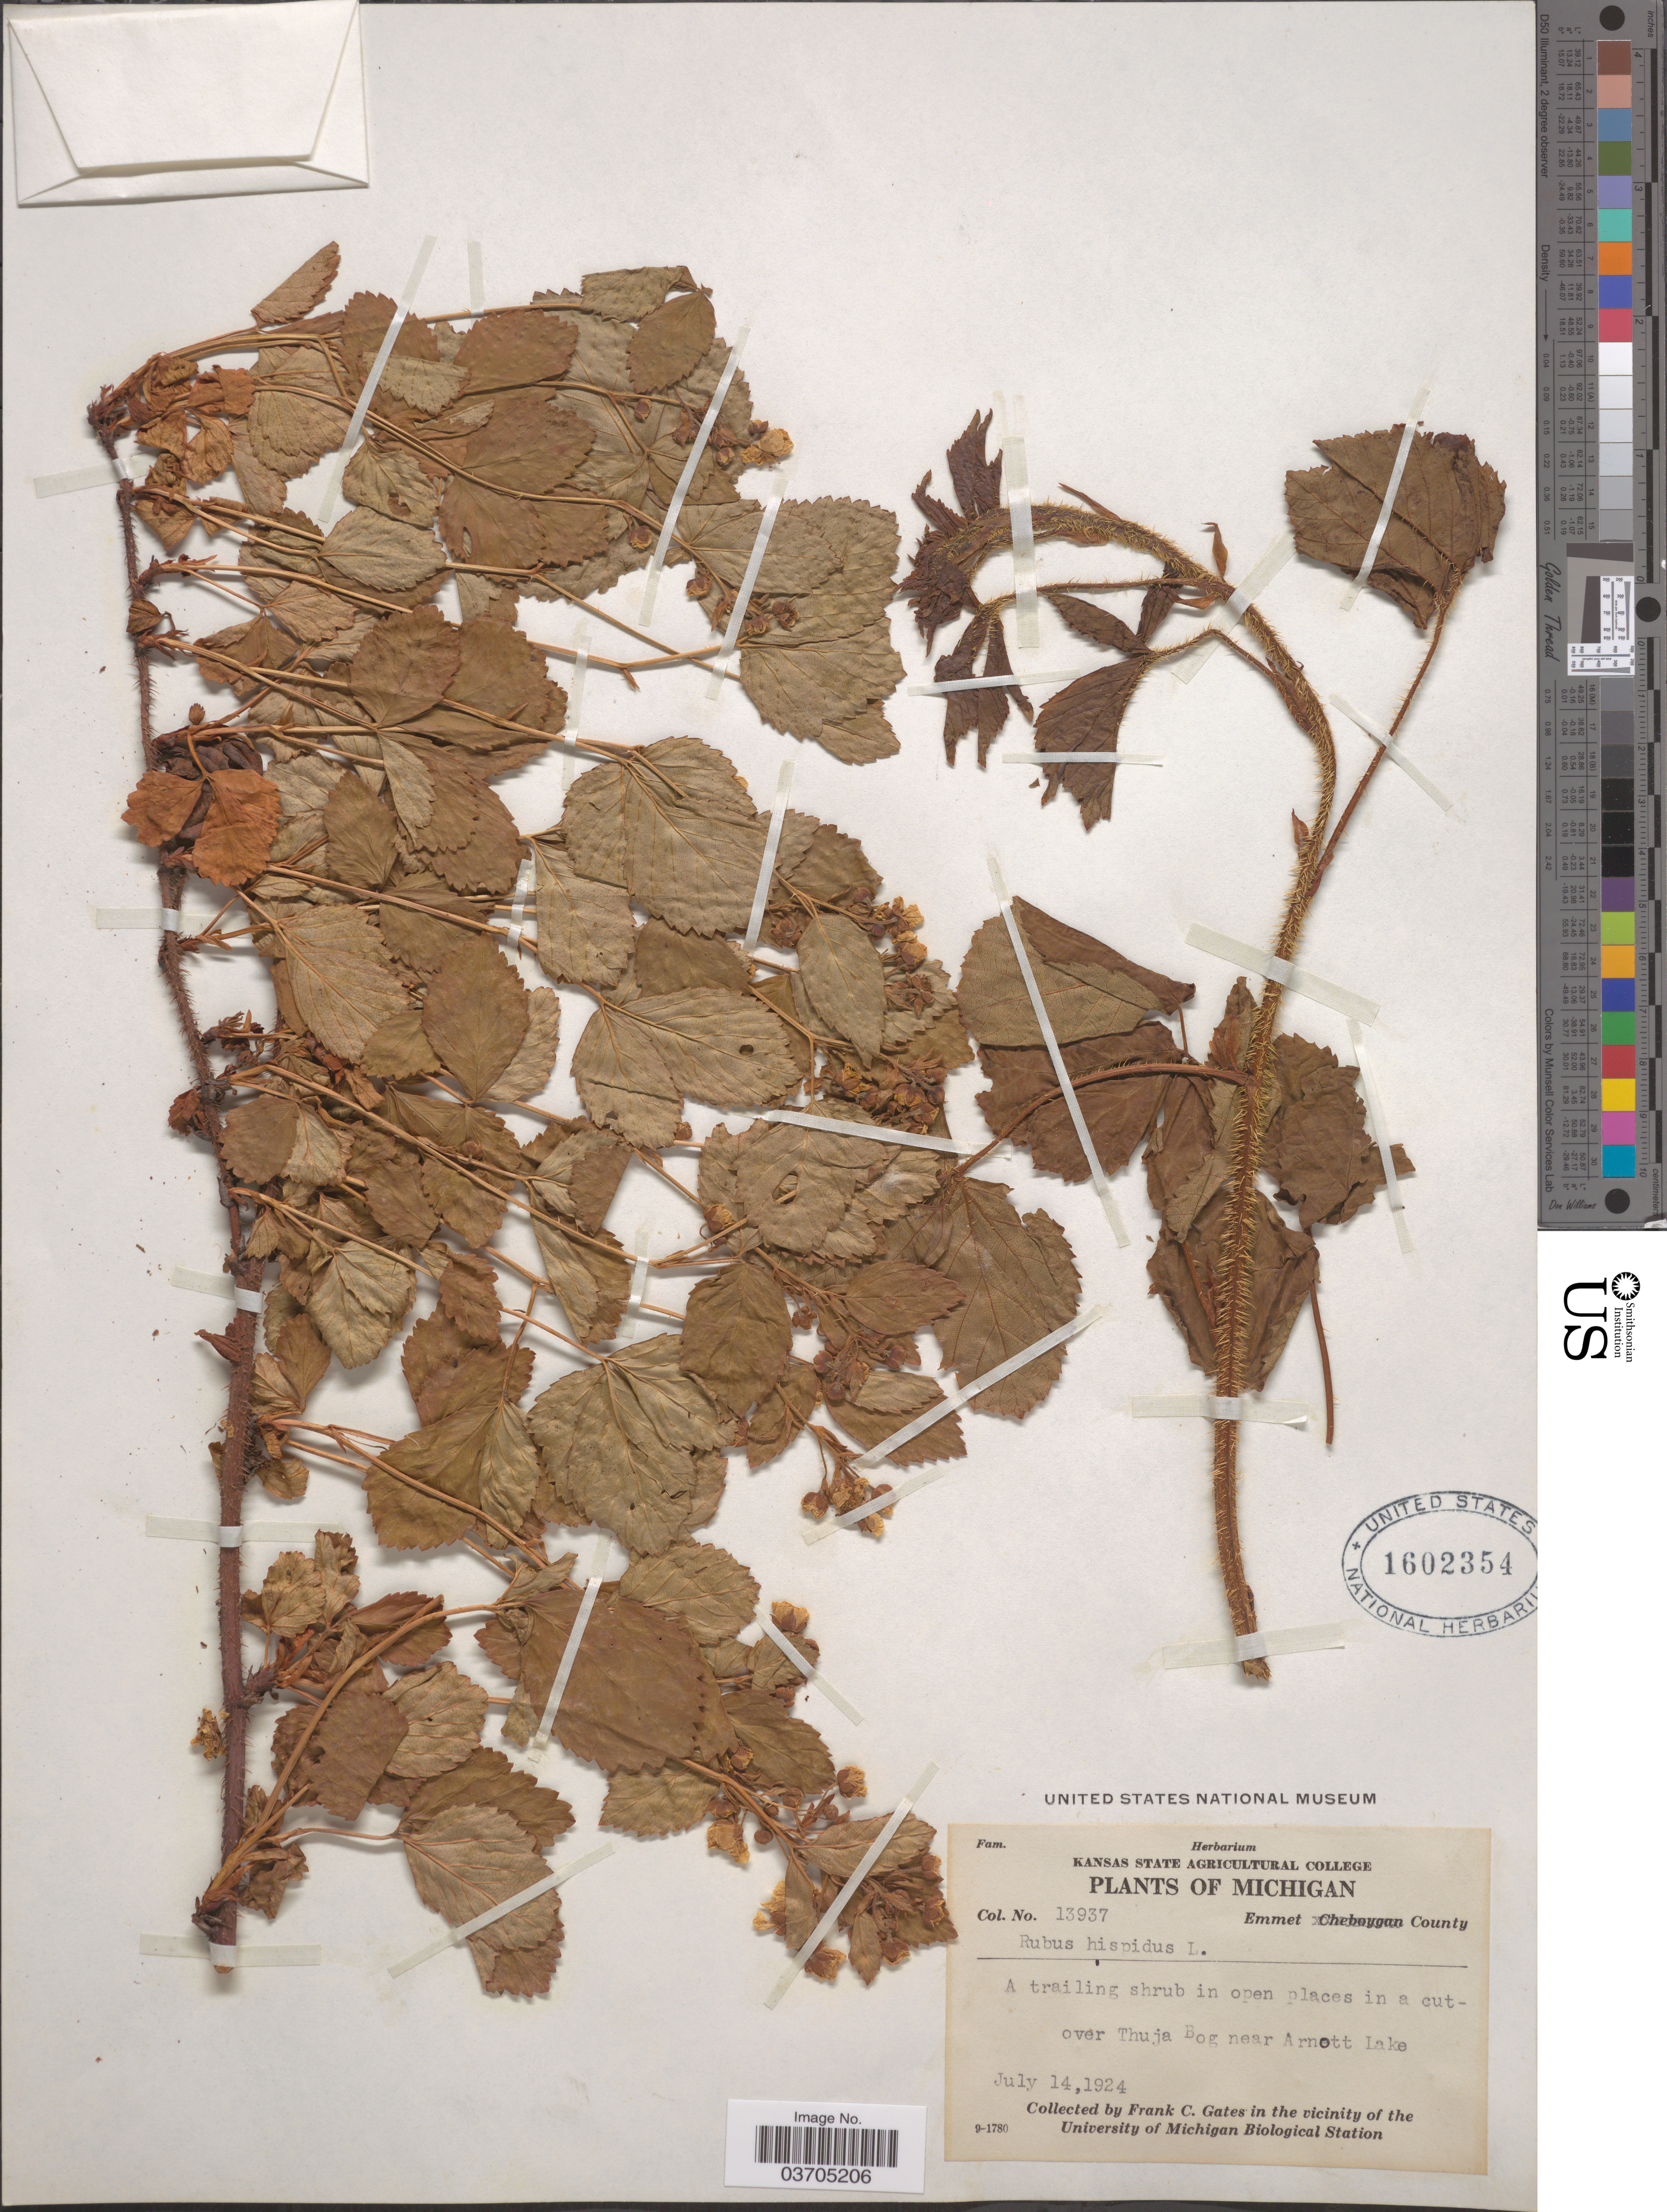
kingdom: Plantae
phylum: Tracheophyta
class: Magnoliopsida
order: Rosales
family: Rosaceae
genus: Rubus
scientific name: Rubus hispidus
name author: L.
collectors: F. C. Gates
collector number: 13937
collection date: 1924-07-14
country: United States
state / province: Michigan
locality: Emmet County. A trailing shrub in open places in a cutover Thuja Bog near Arnott Lake.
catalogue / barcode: US 1602354